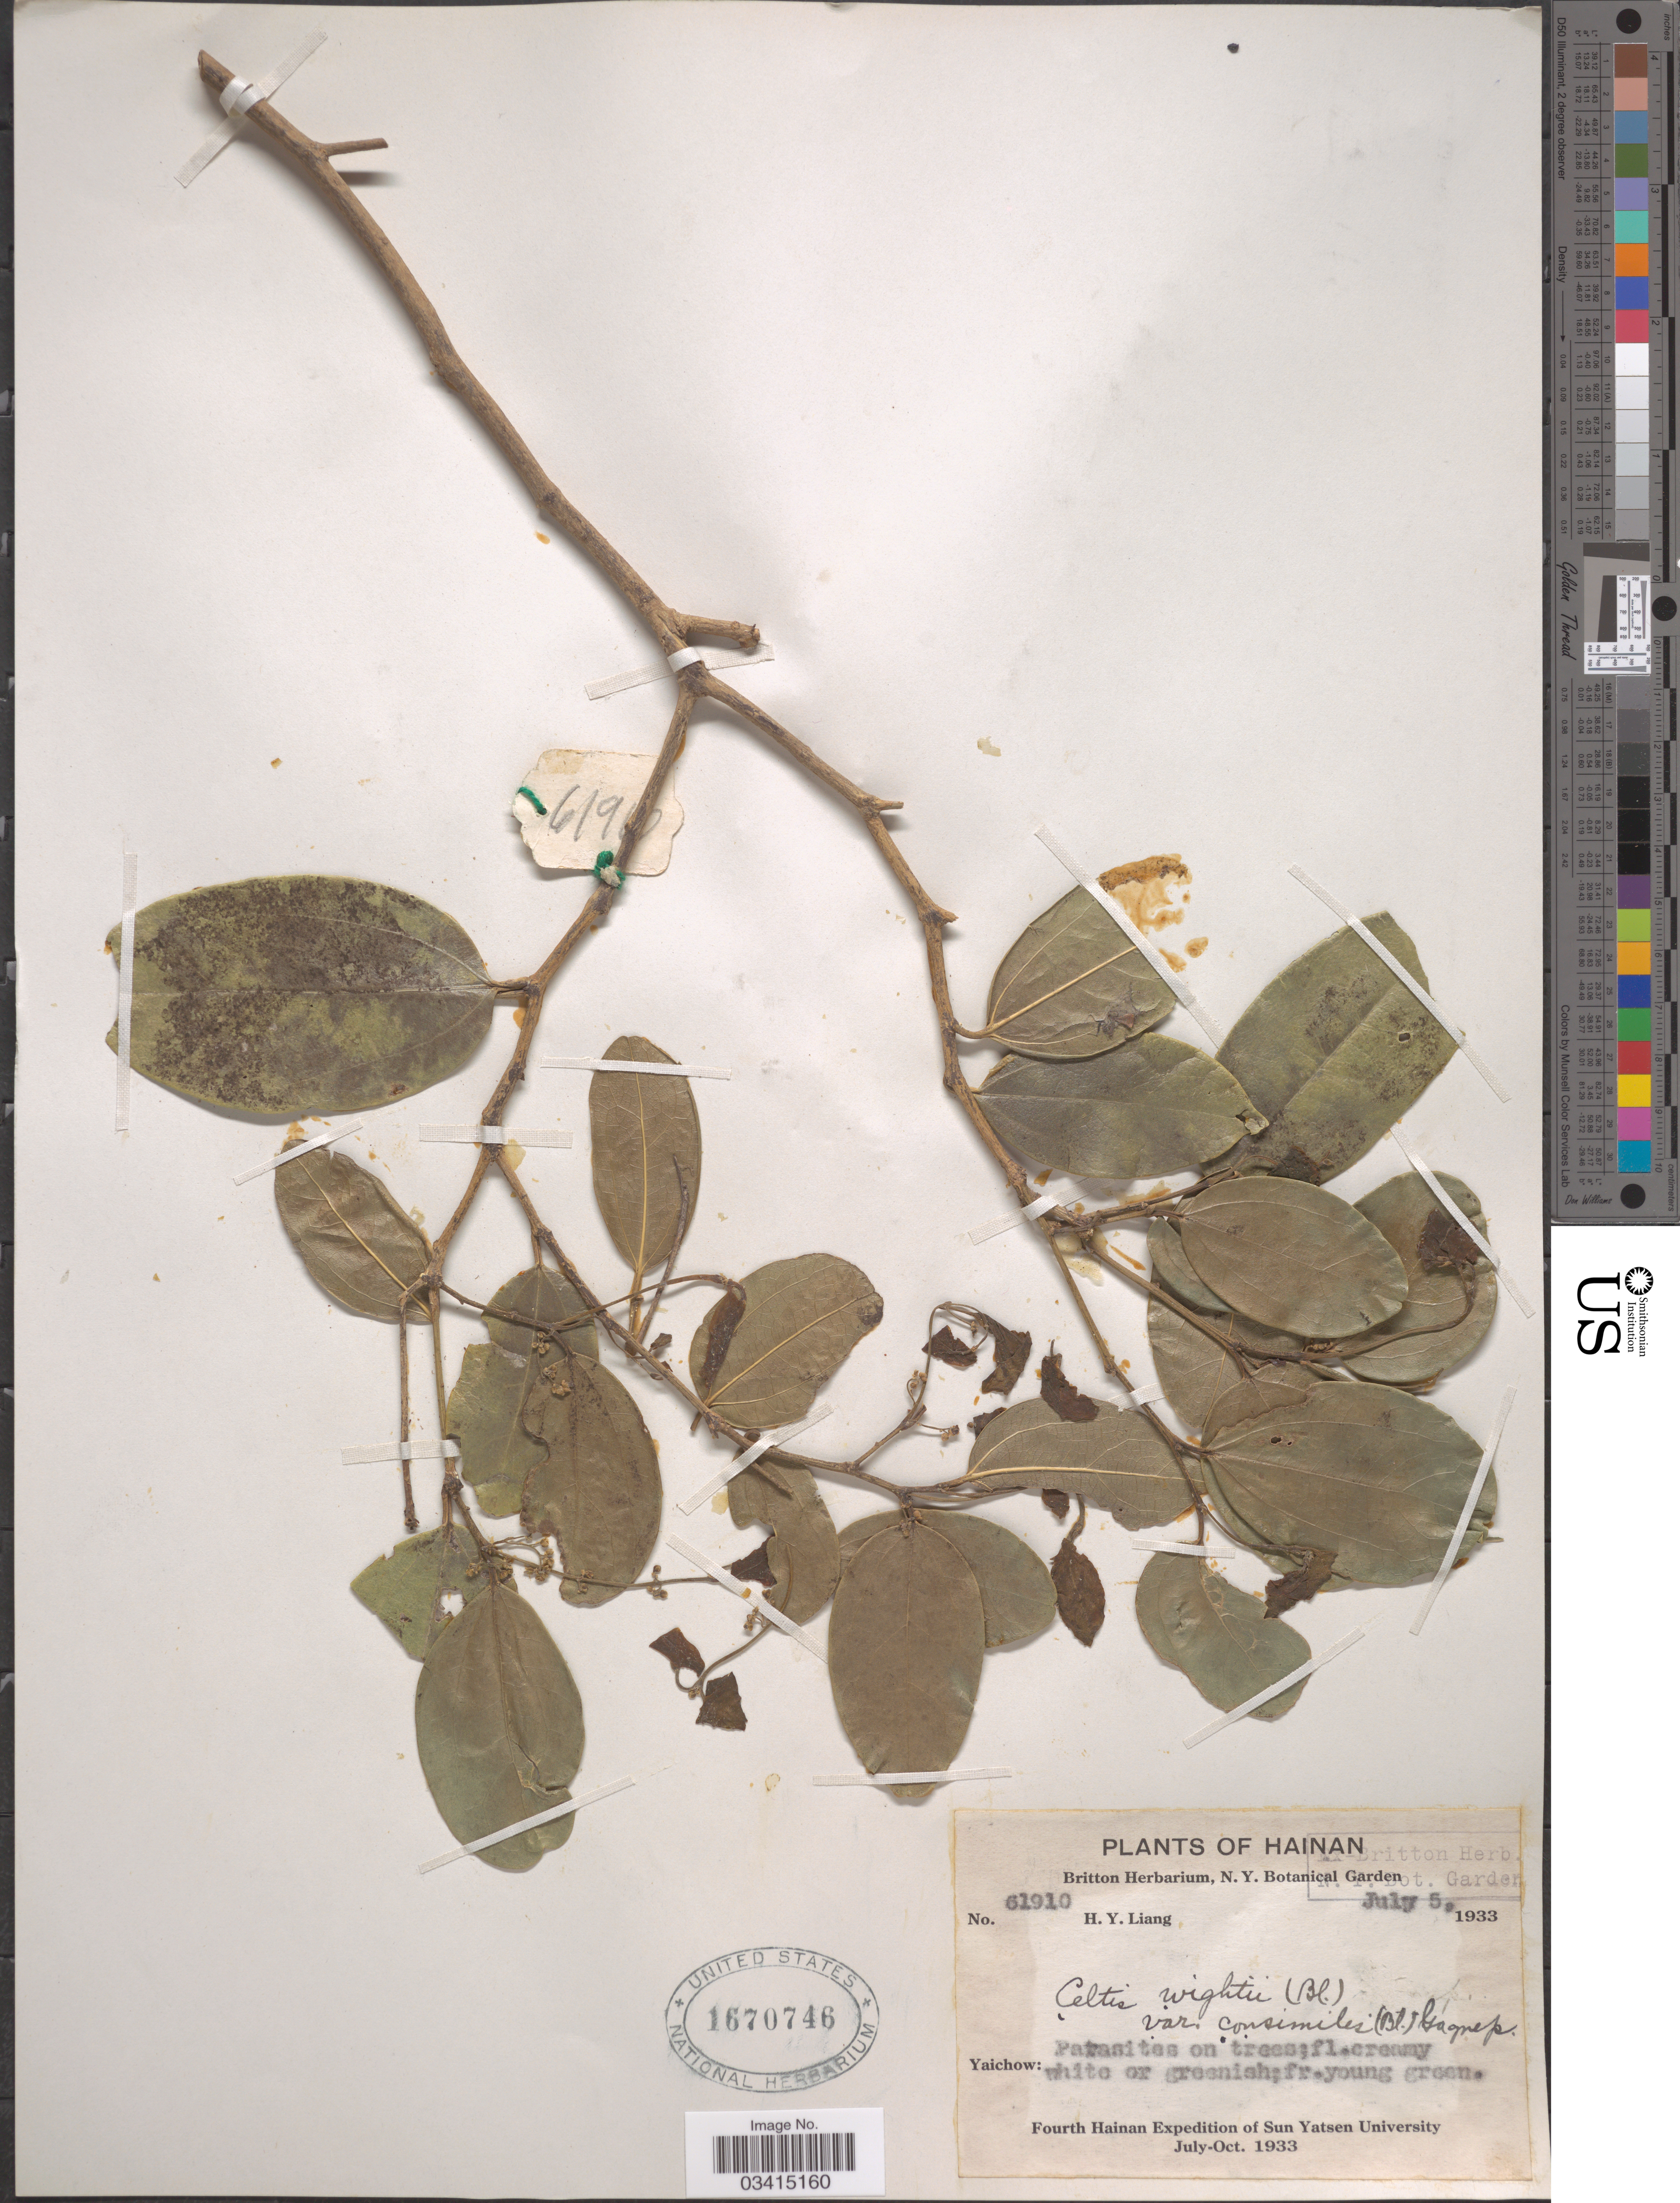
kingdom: Plantae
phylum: Tracheophyta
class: Magnoliopsida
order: Rosales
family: Cannabaceae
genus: Celtis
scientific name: Celtis philippensis var. wightii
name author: (Planch.) Soepadmo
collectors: H. Y. Liang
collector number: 61910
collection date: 1933-07-05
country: China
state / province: Hainan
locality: Yaichow.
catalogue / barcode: US 1670746